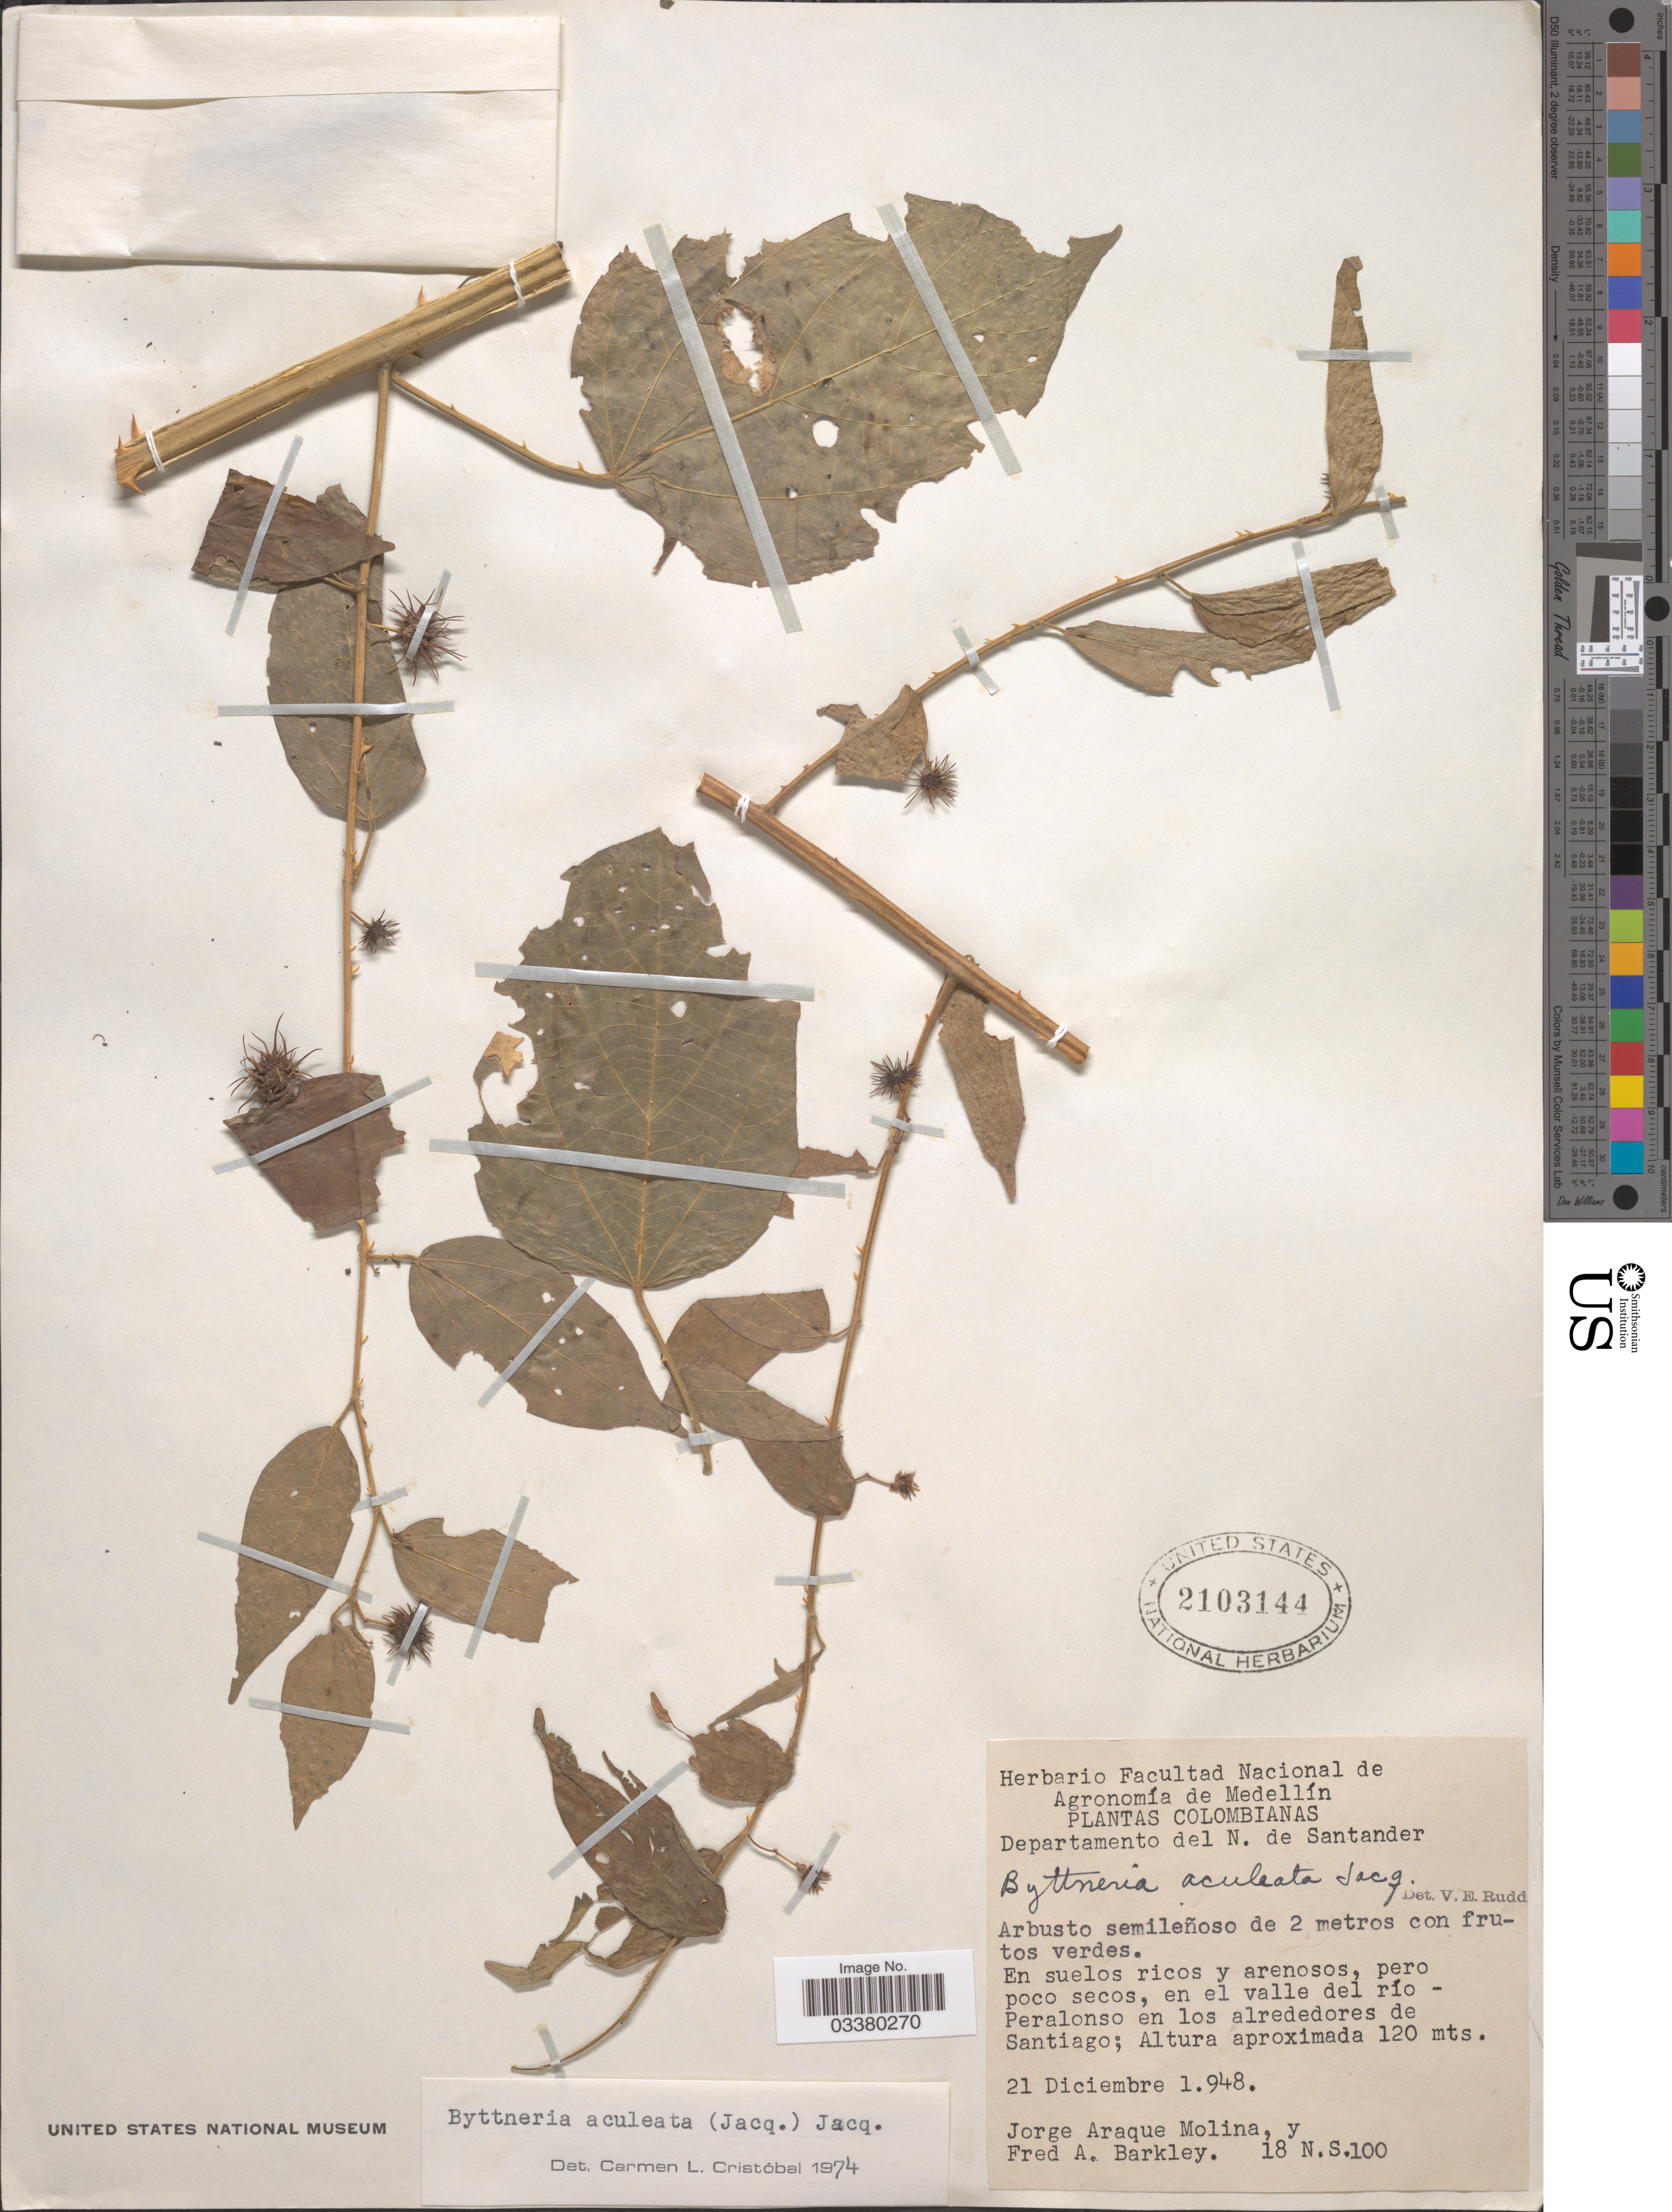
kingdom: Plantae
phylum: Tracheophyta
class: Magnoliopsida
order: Malvales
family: Malvaceae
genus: Byttneria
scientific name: Byttneria aculeata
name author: (Jacq.) Jacq.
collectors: J. Araque Molina & F. A. Barkley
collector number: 18NS100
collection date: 1948-12-21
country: Colombia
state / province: Norte de Santander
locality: Departamento del N. de Santander. En el valle del río - Peralonso en los alrededores de Santiago.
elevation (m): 120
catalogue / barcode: US 2103144